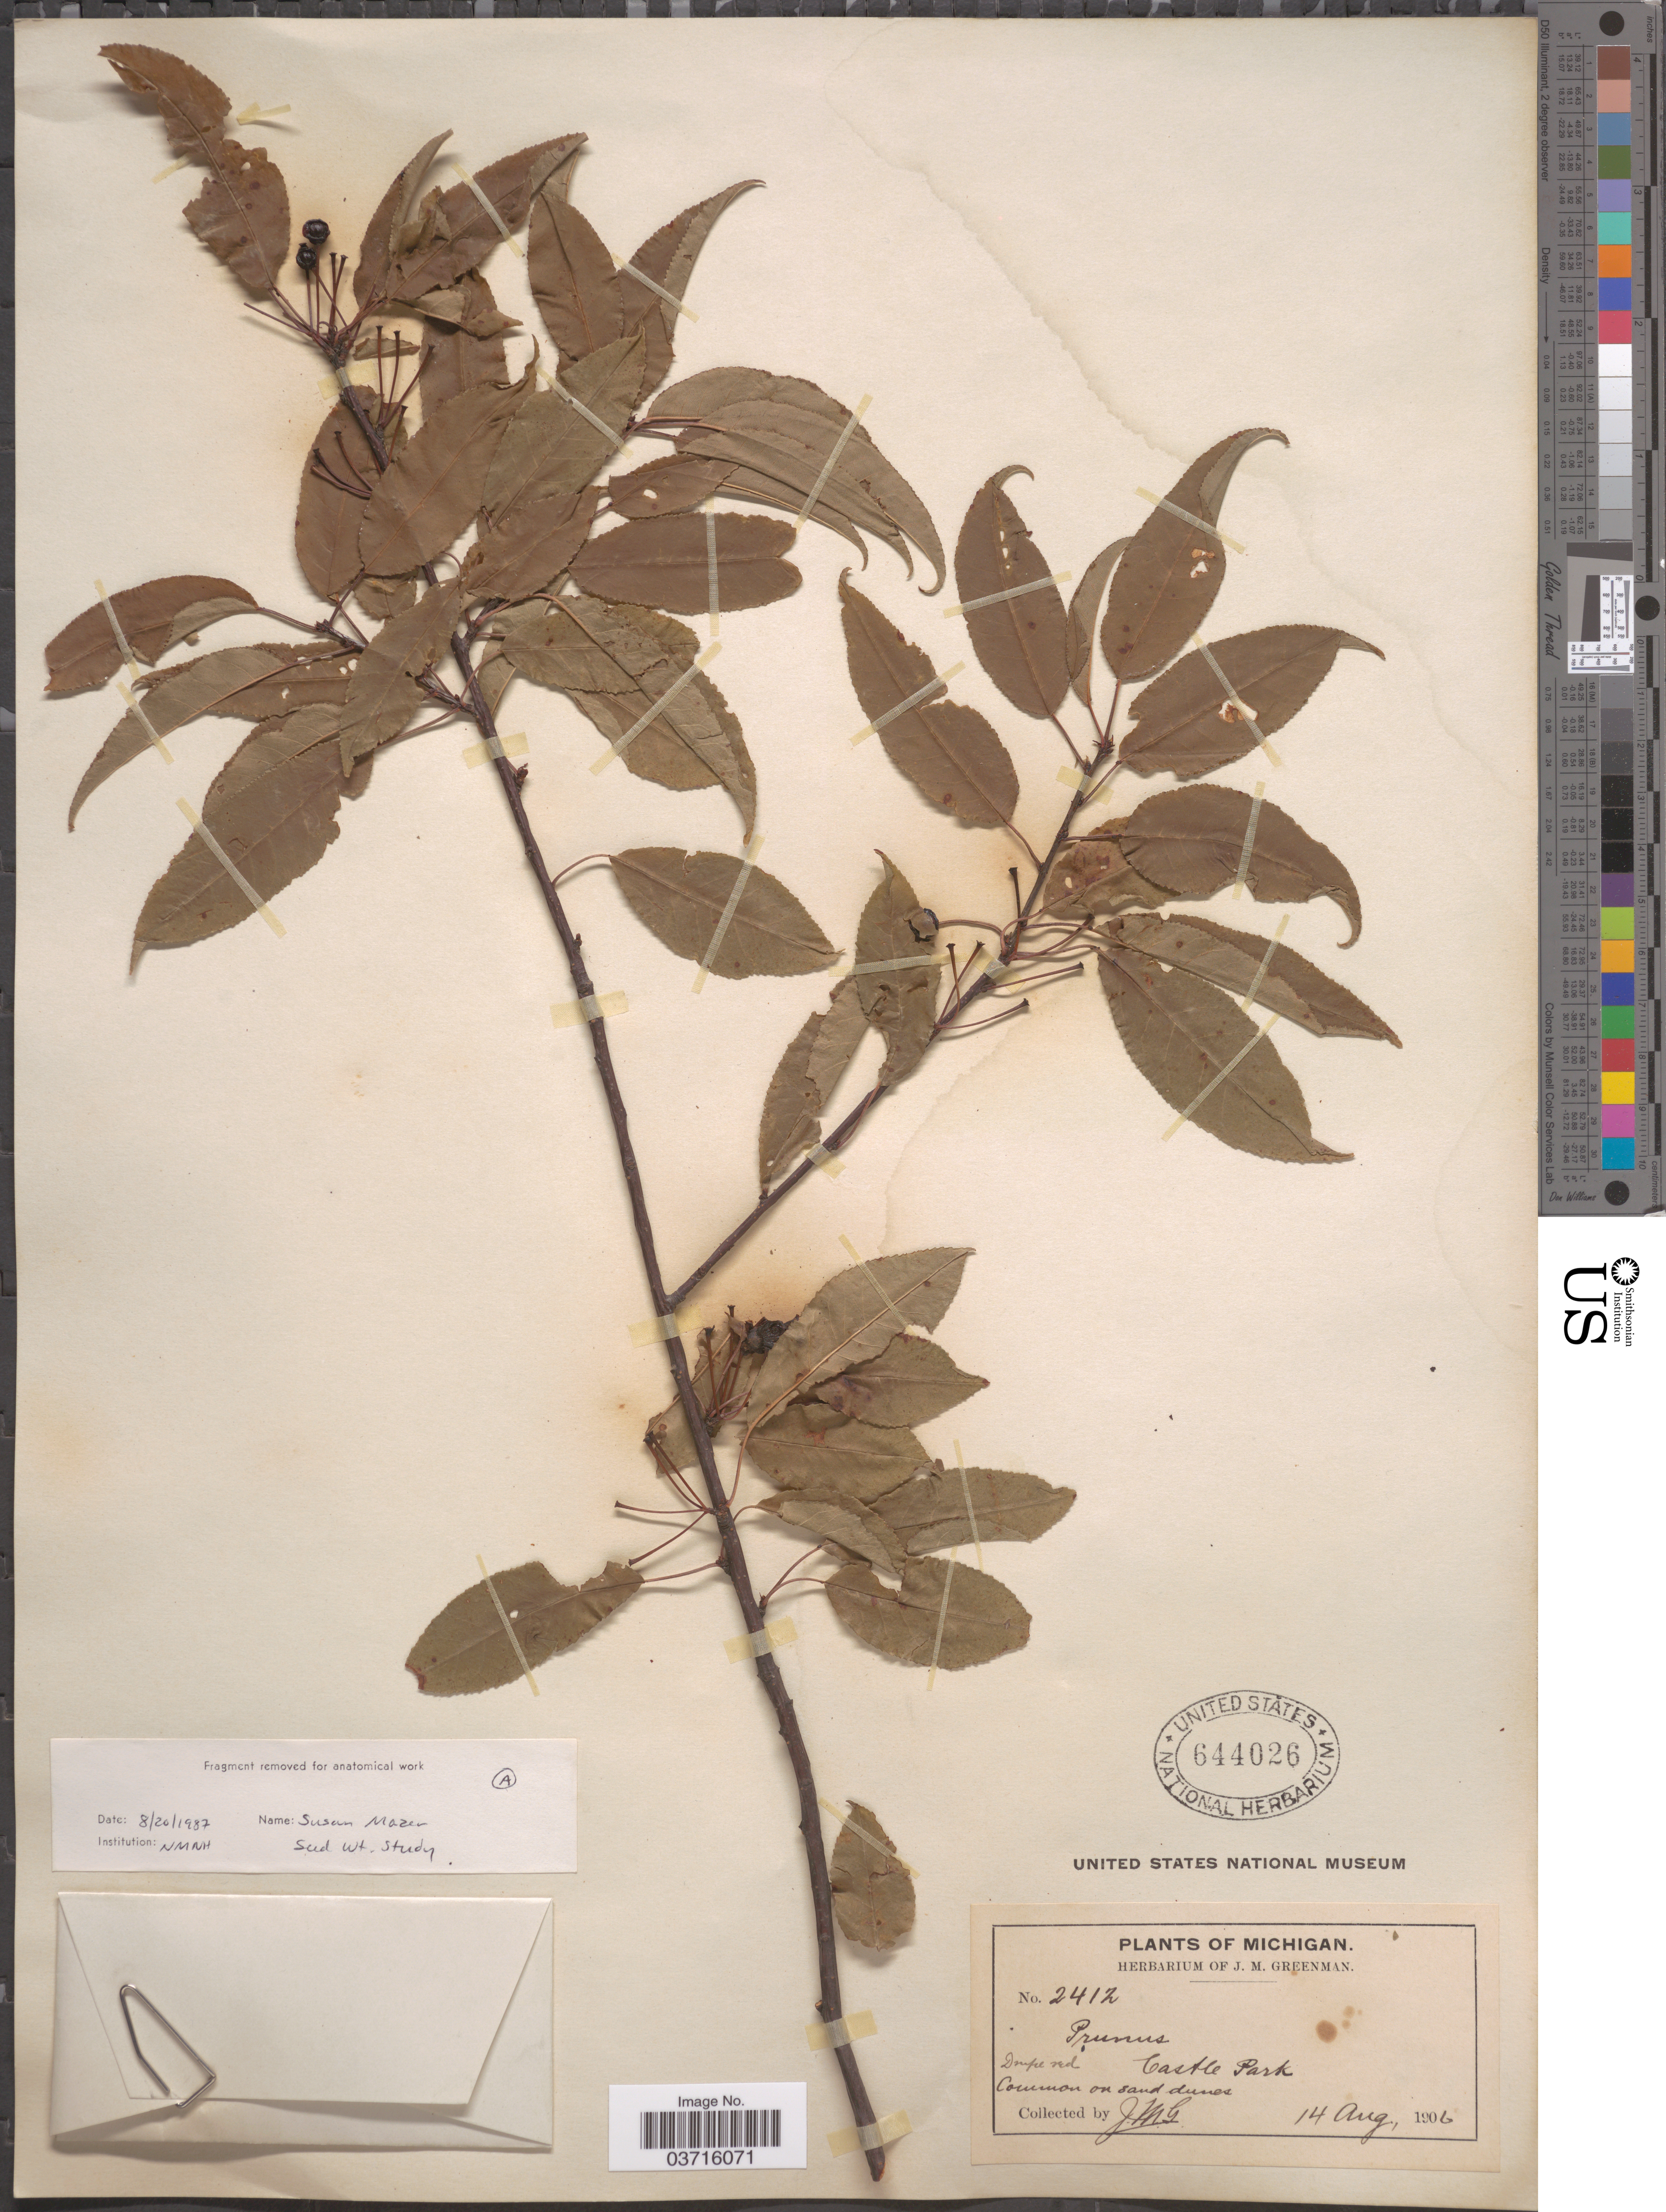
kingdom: Plantae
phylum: Tracheophyta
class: Magnoliopsida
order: Rosales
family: Rosaceae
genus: Prunus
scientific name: Prunus pensylvanica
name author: L. f.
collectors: J. M. Greenman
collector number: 2412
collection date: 1906-08-14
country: United States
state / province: Michigan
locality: Castle Park.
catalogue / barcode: US 644026